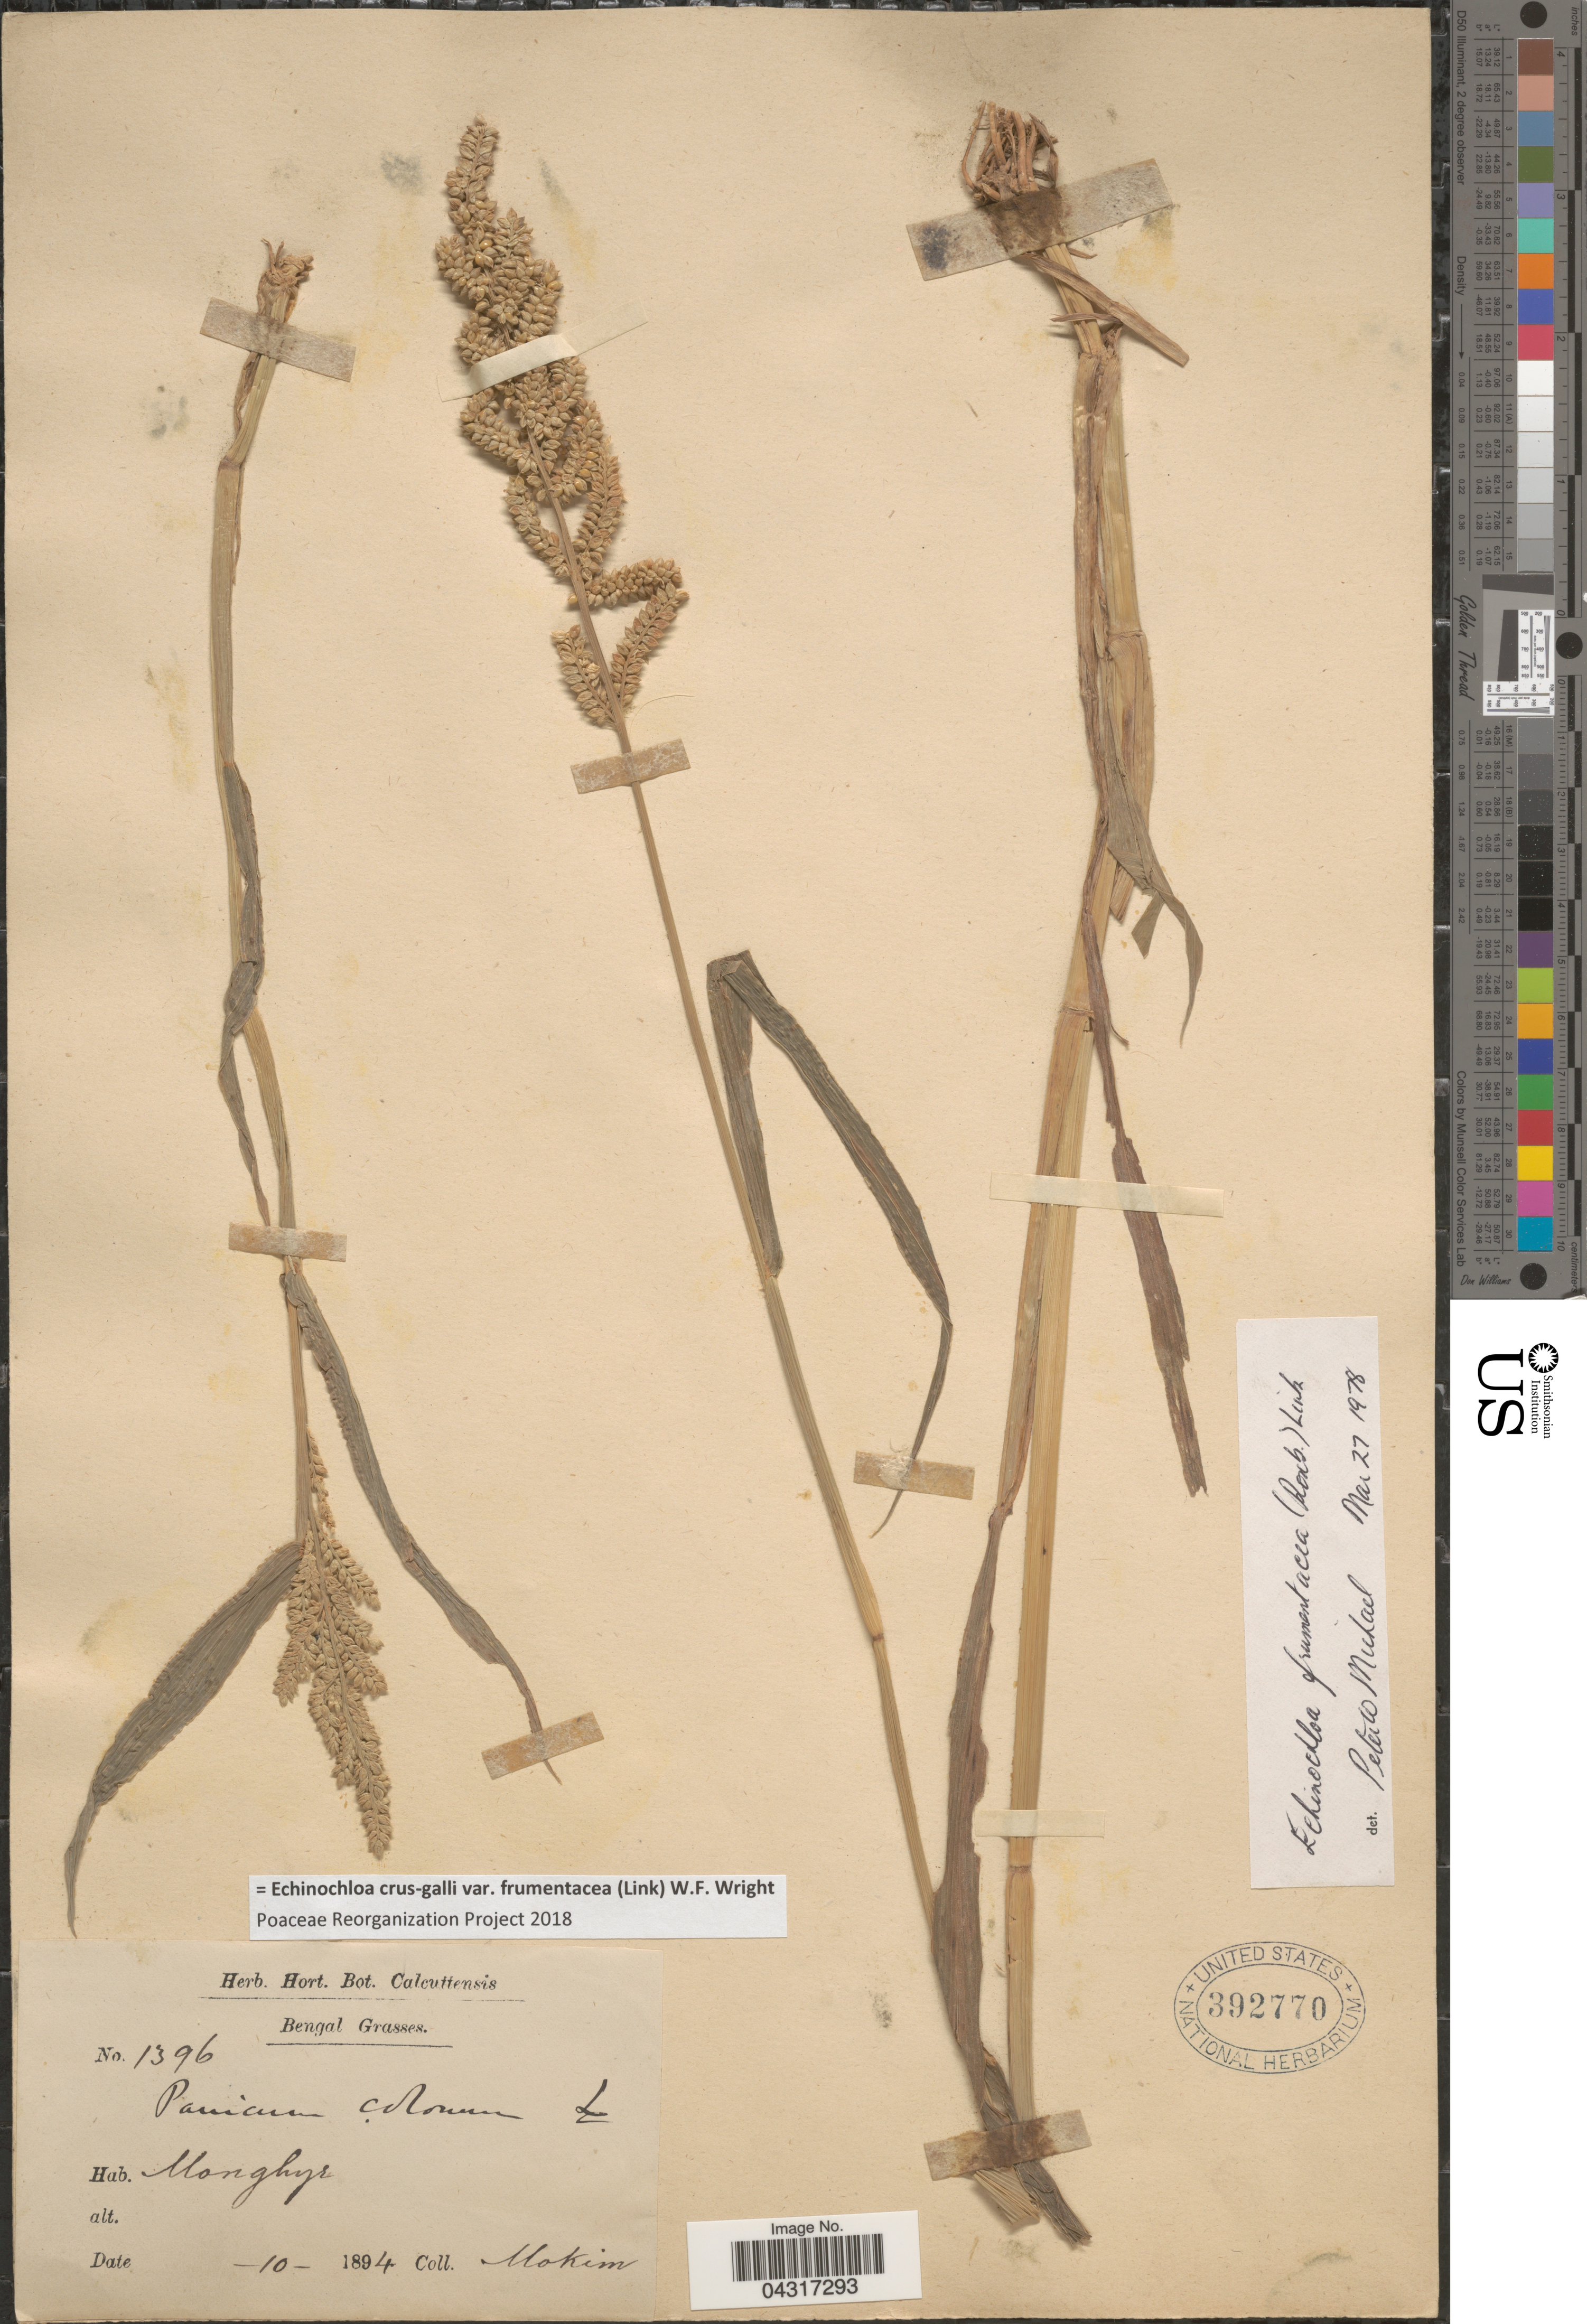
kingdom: Plantae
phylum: Tracheophyta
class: Liliopsida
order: Poales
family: Poaceae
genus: Echinochloa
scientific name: Echinochloa crus-galli var. frumentacea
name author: (Link) W. Wight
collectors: -. Mokim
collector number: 1396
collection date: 1894-10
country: India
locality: Bengal. Monghyr.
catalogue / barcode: US 392770